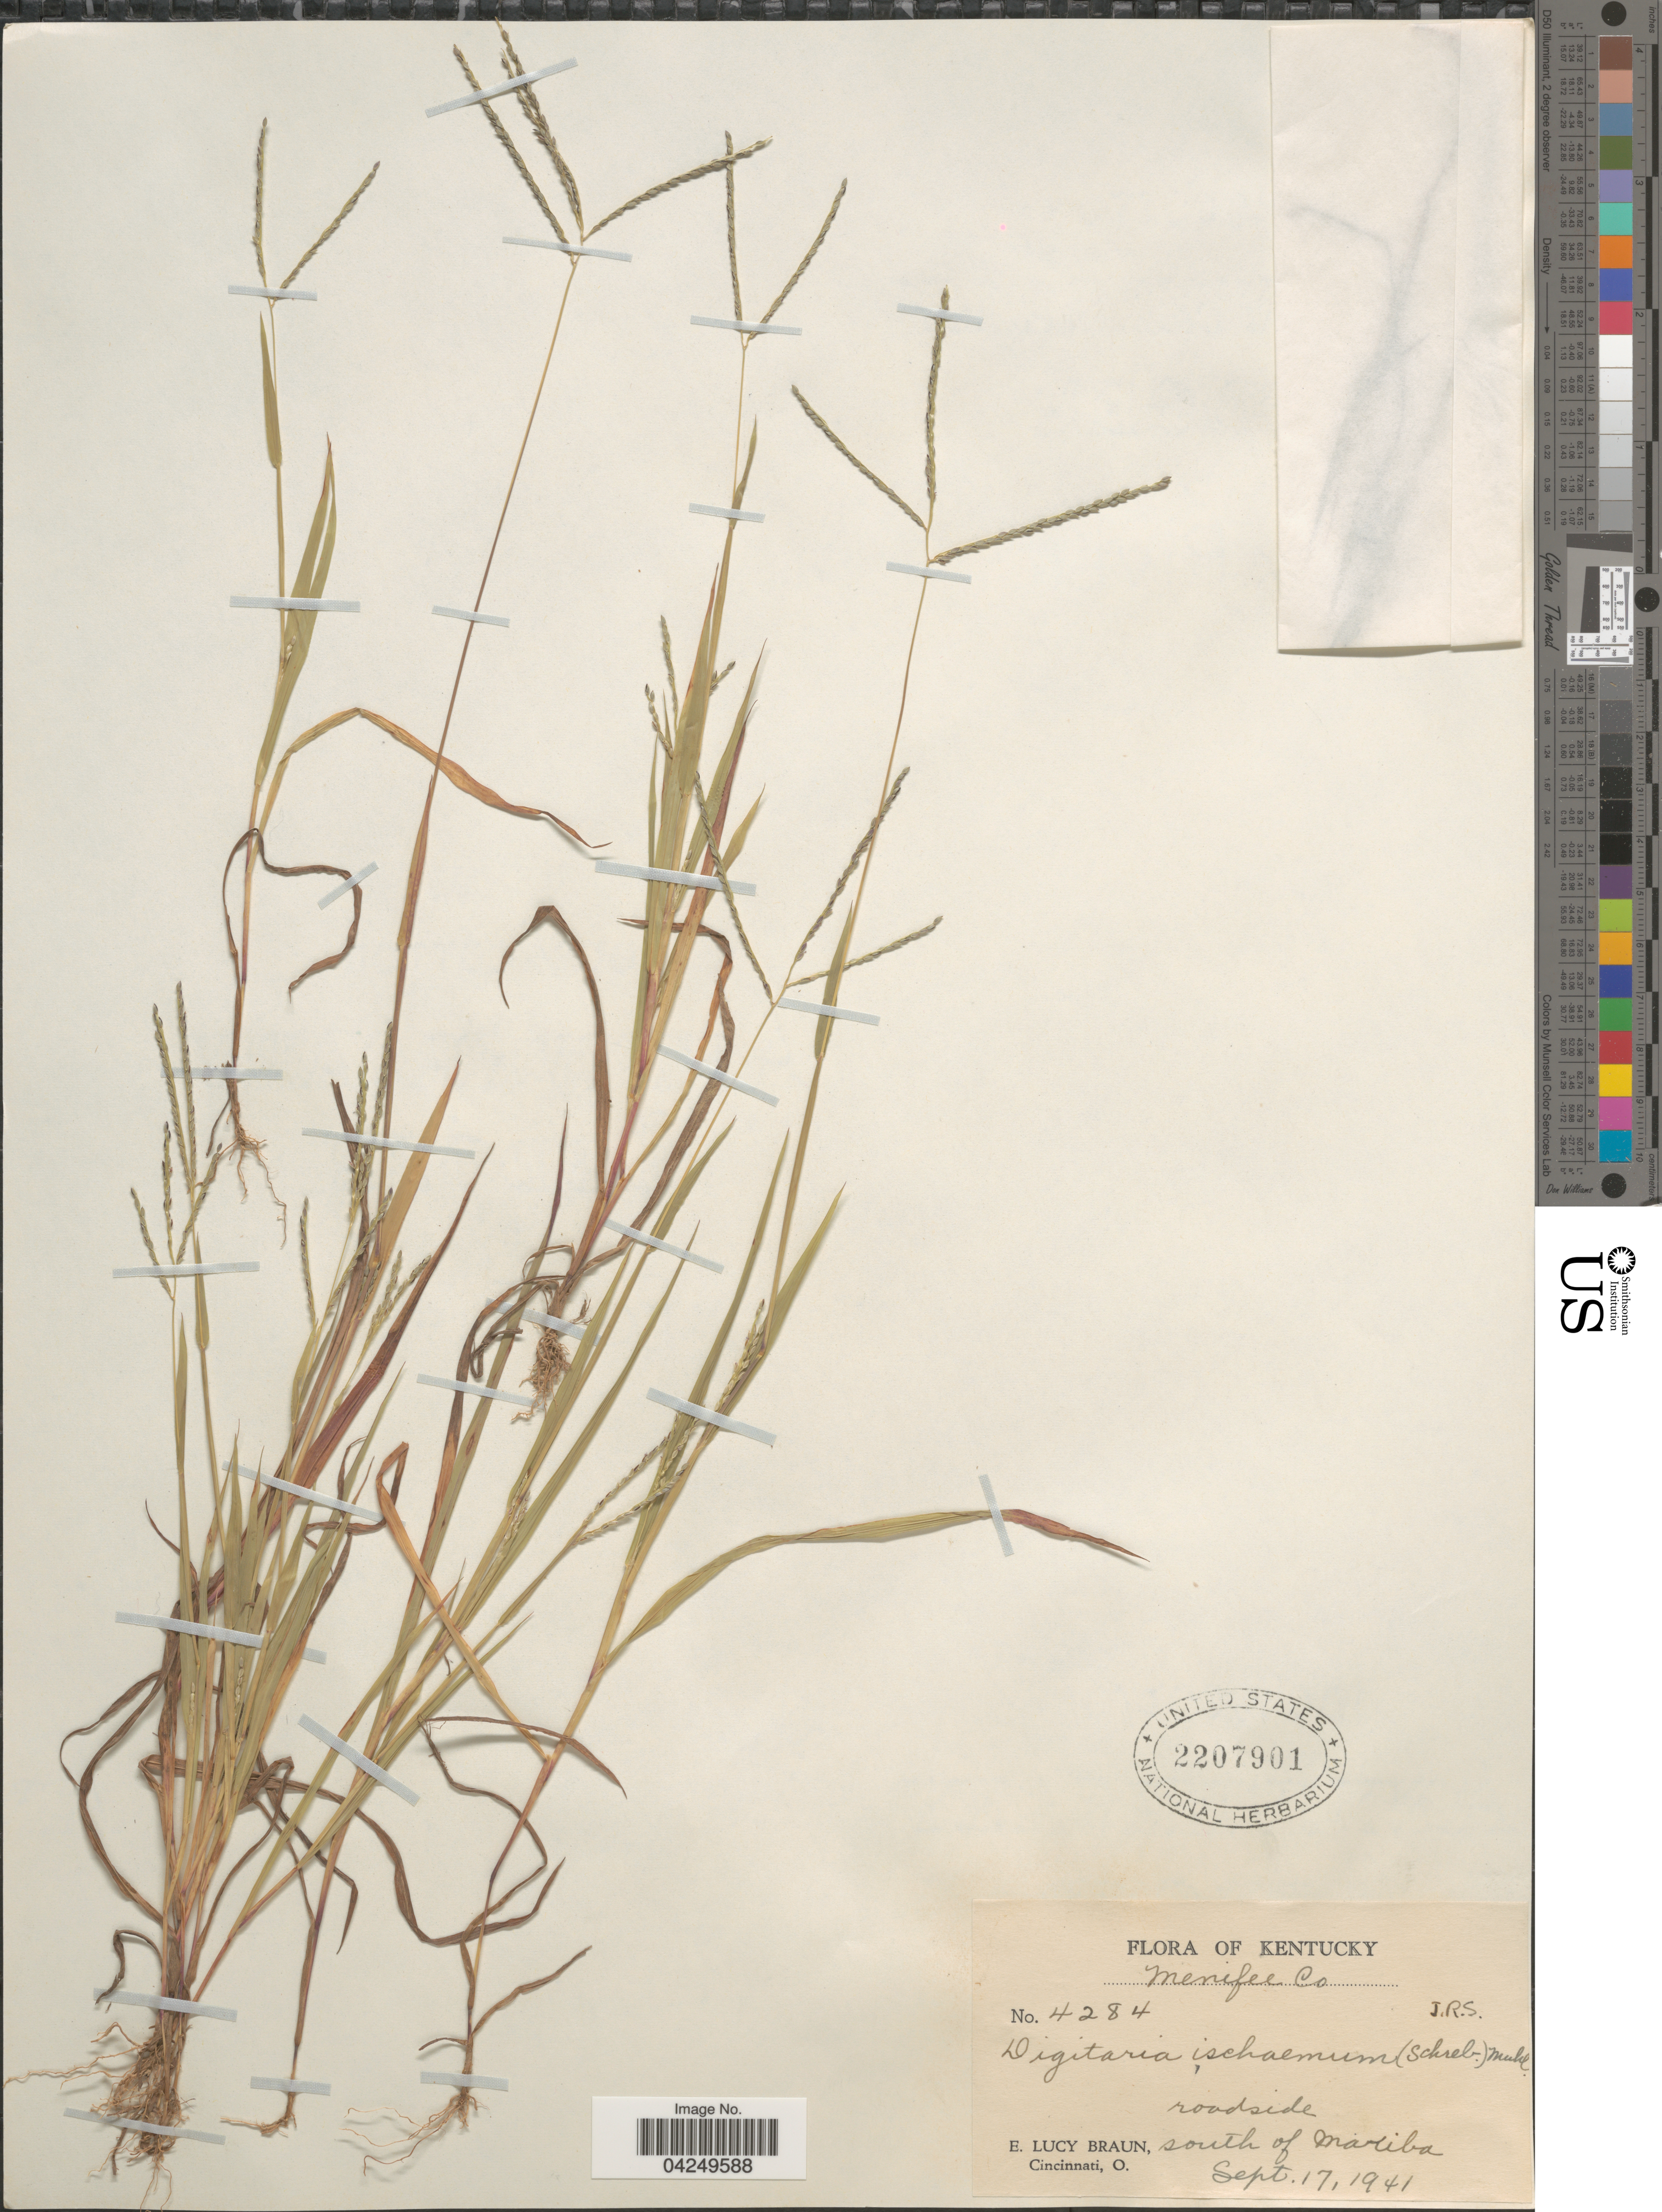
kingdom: Plantae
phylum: Tracheophyta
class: Liliopsida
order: Poales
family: Poaceae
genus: Digitaria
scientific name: Digitaria ischaemum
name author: (Schreber) Schreber ex Muhl.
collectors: E. L. Braun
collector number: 4284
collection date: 1941-09-17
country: United States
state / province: Kentucky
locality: Roadside. South of Mariba.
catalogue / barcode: US 2207901